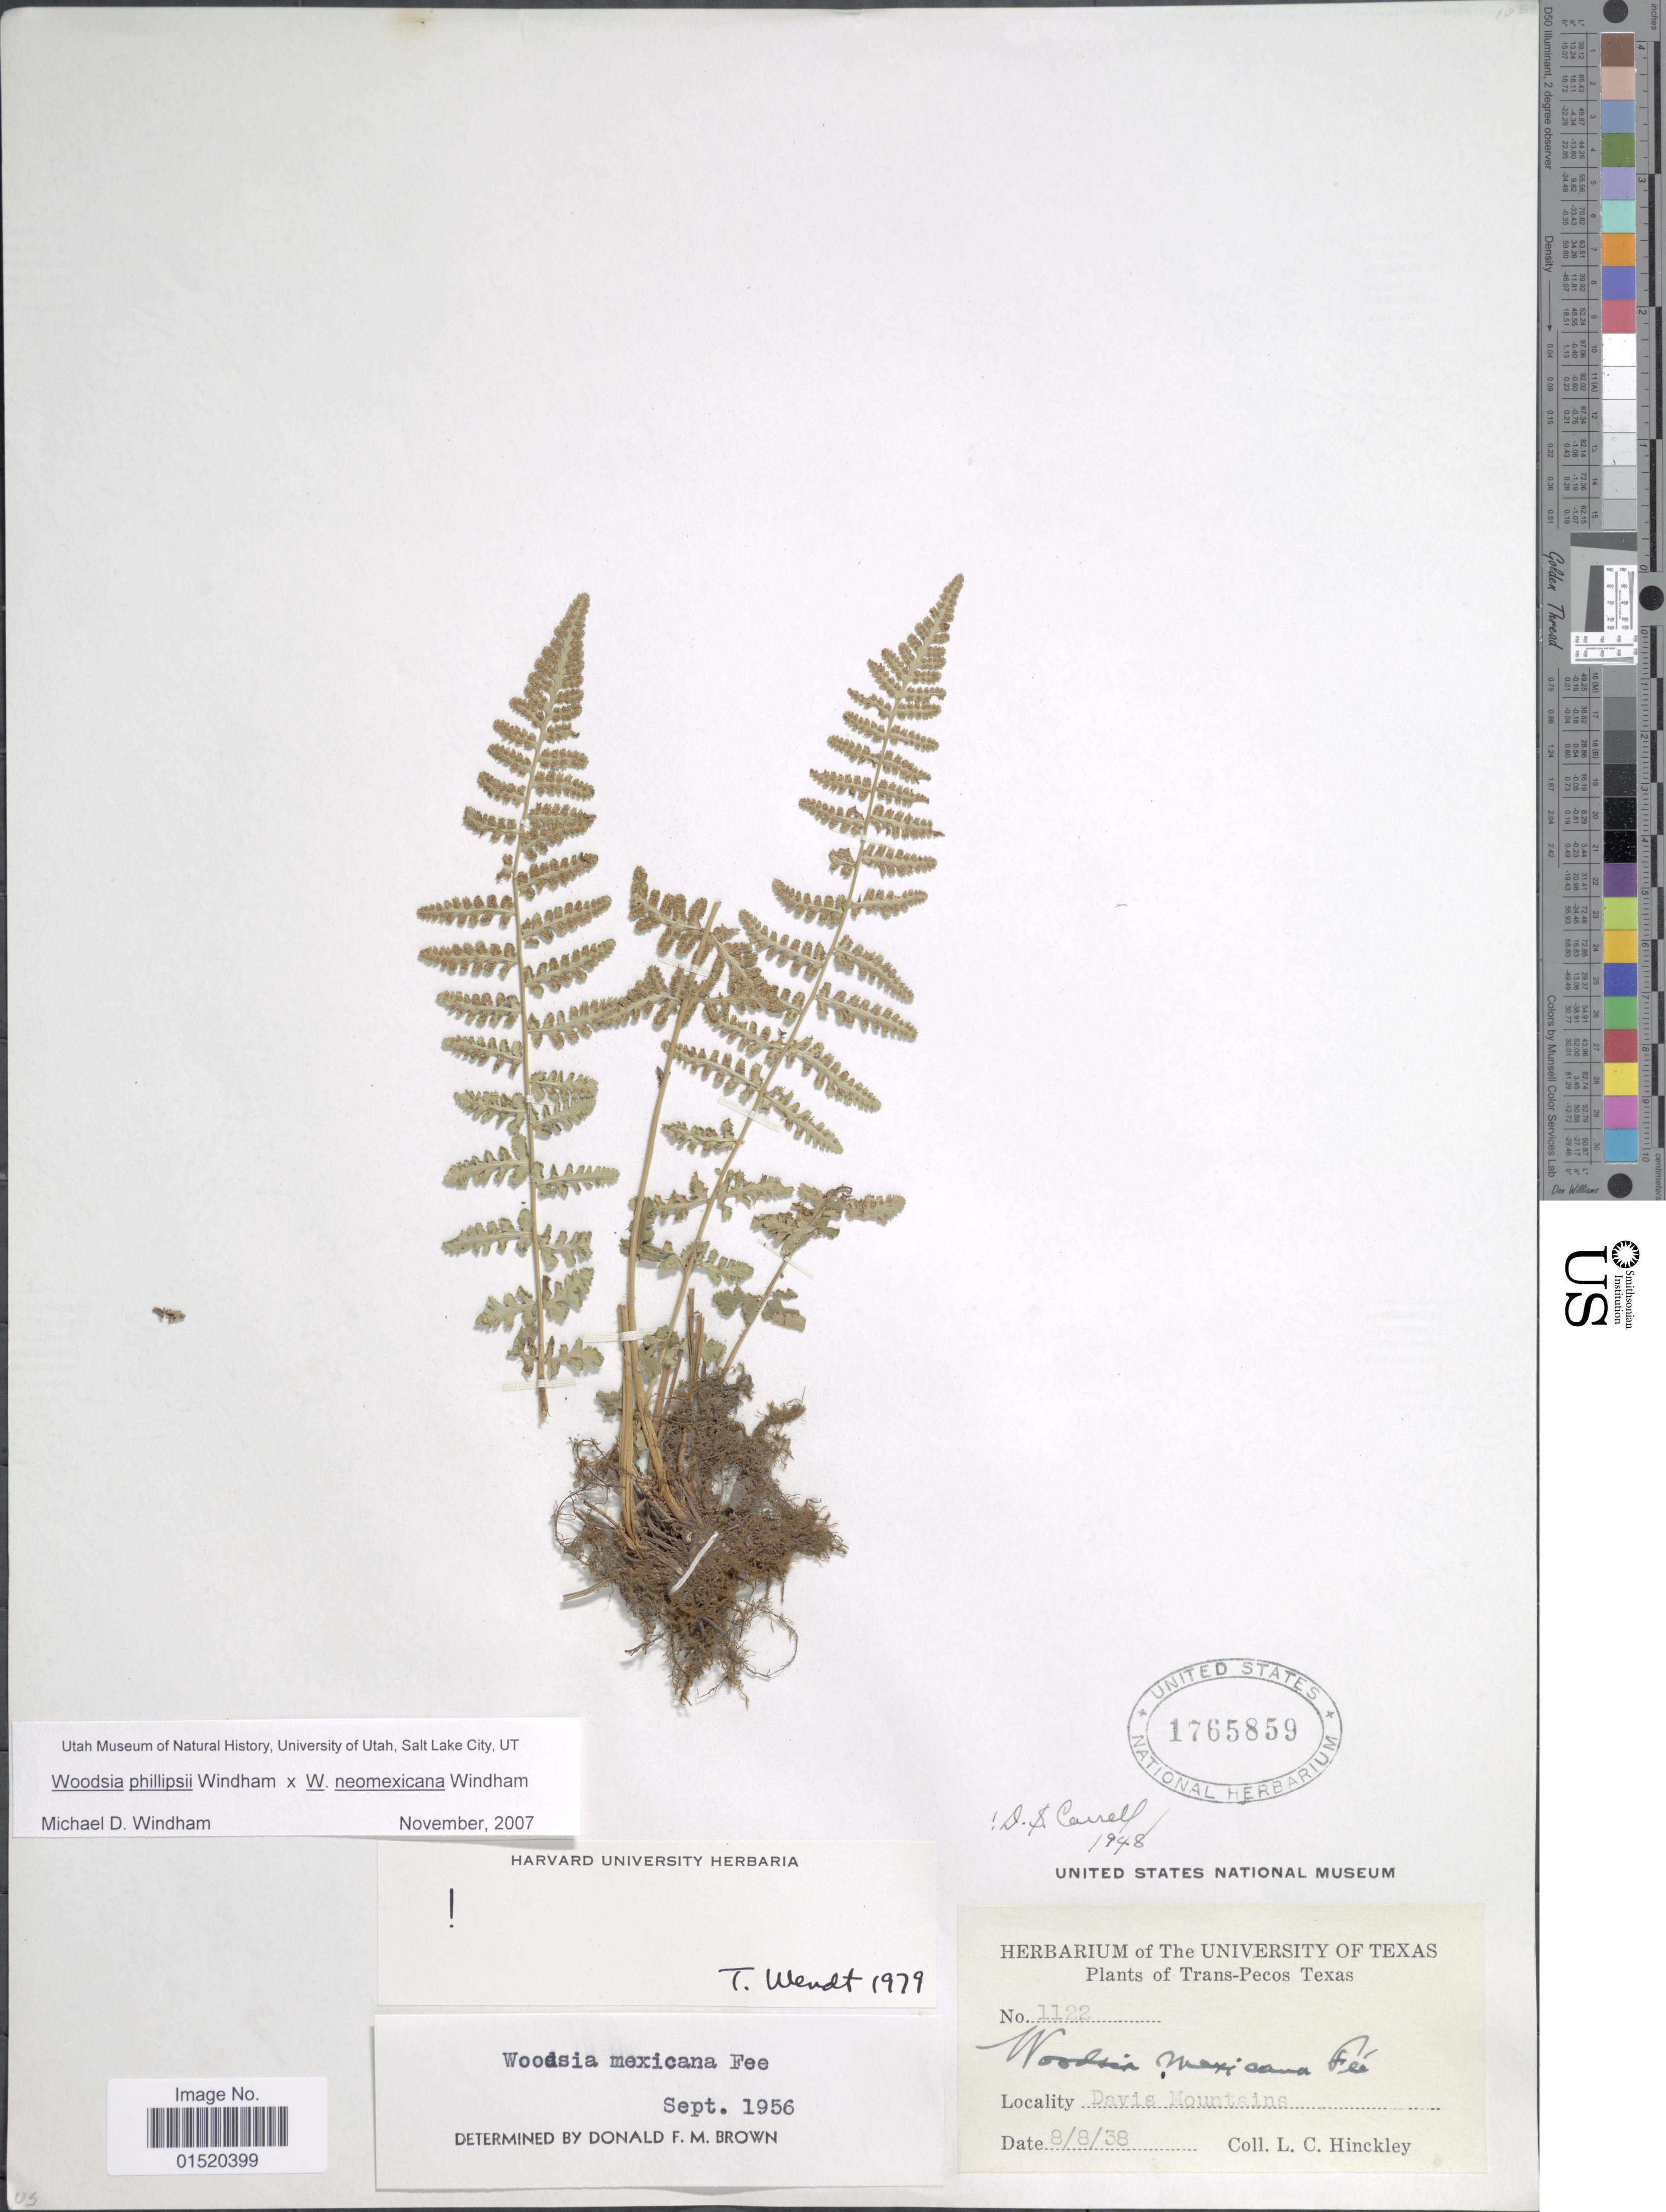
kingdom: Plantae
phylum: Tracheophyta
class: Polypodiopsida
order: Polypodiales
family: Woodsiaceae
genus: Woodsia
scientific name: Woodsia phillipsii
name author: Windham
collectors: L. Hinckley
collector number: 1122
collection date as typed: Transcribed d/m/y: 8/8/38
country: United States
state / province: Texas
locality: Trans-Pecos Texas, Davis Mountains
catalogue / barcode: US 1765859